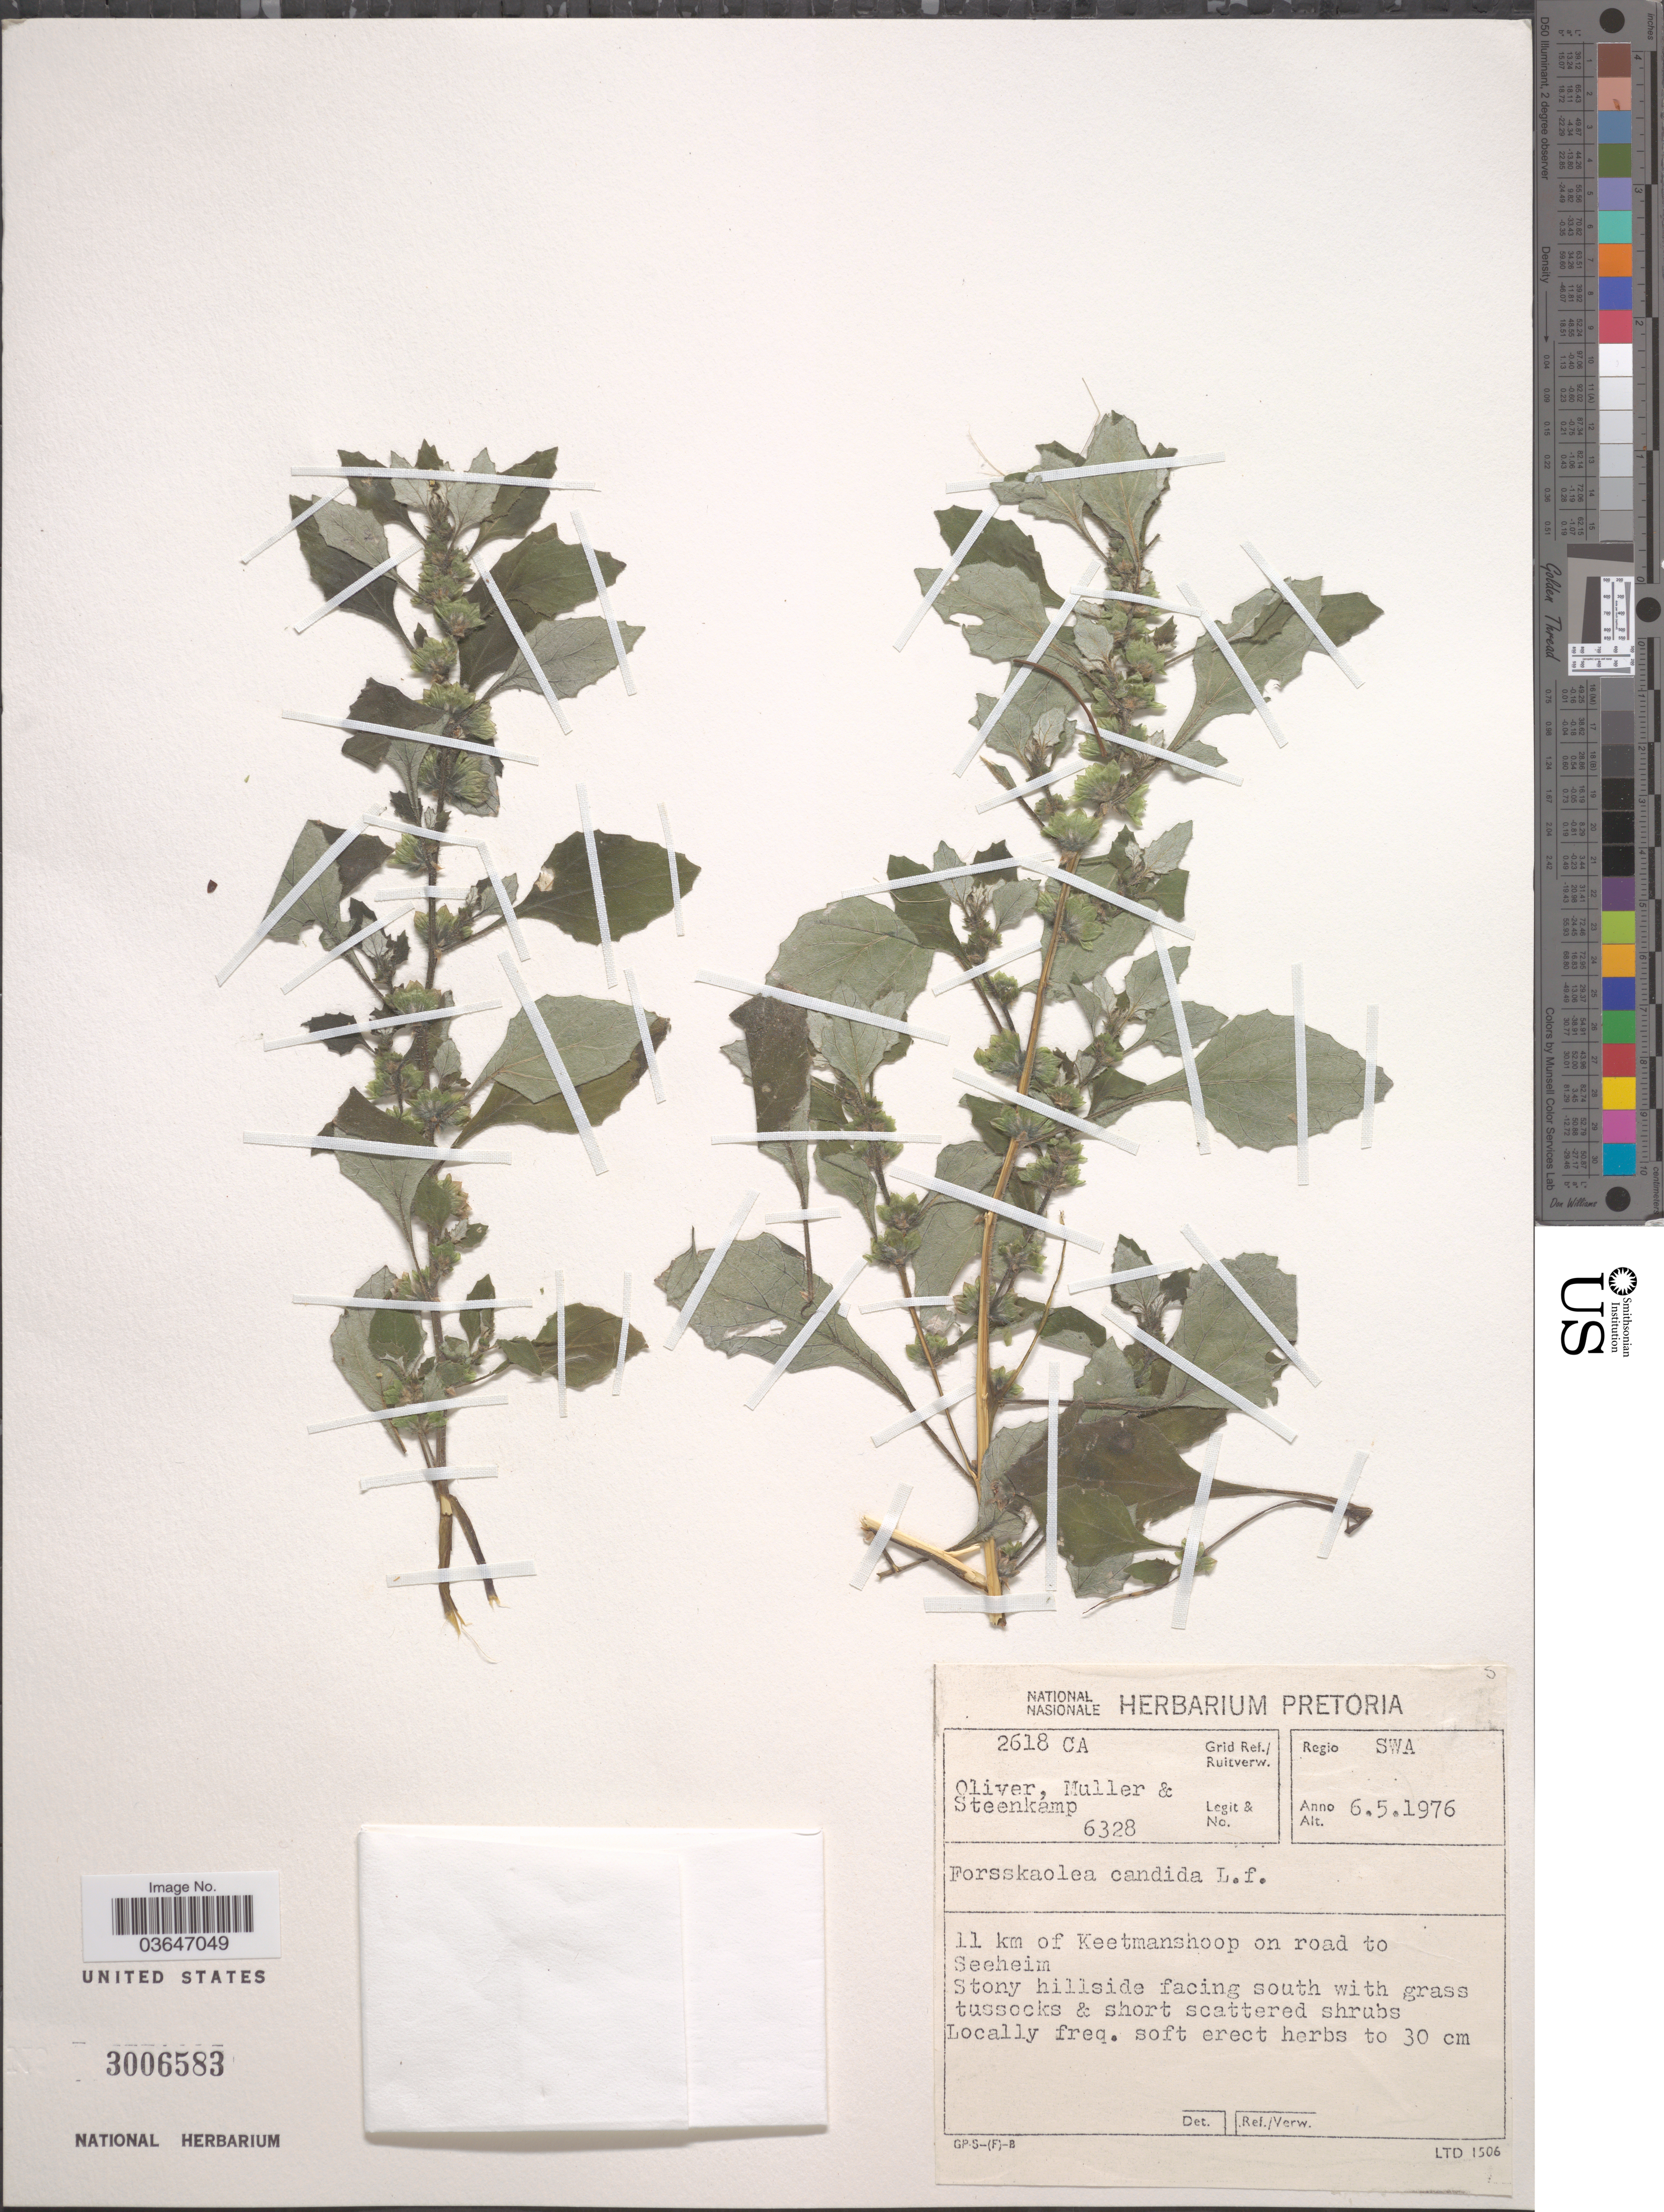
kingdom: Plantae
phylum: Tracheophyta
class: Magnoliopsida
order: Rosales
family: Urticaceae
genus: Forsskaolea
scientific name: Forsskaolea candida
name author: L. f.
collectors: Oliver, --, -- Müller & -- Steenkamp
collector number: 6328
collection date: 1976-05-06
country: Namibia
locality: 2618 CA Grid Ref./ Ruitverw. Regio SWA. 11 km of Keetmanshoop on road to Seeheim.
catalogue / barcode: US 3006583